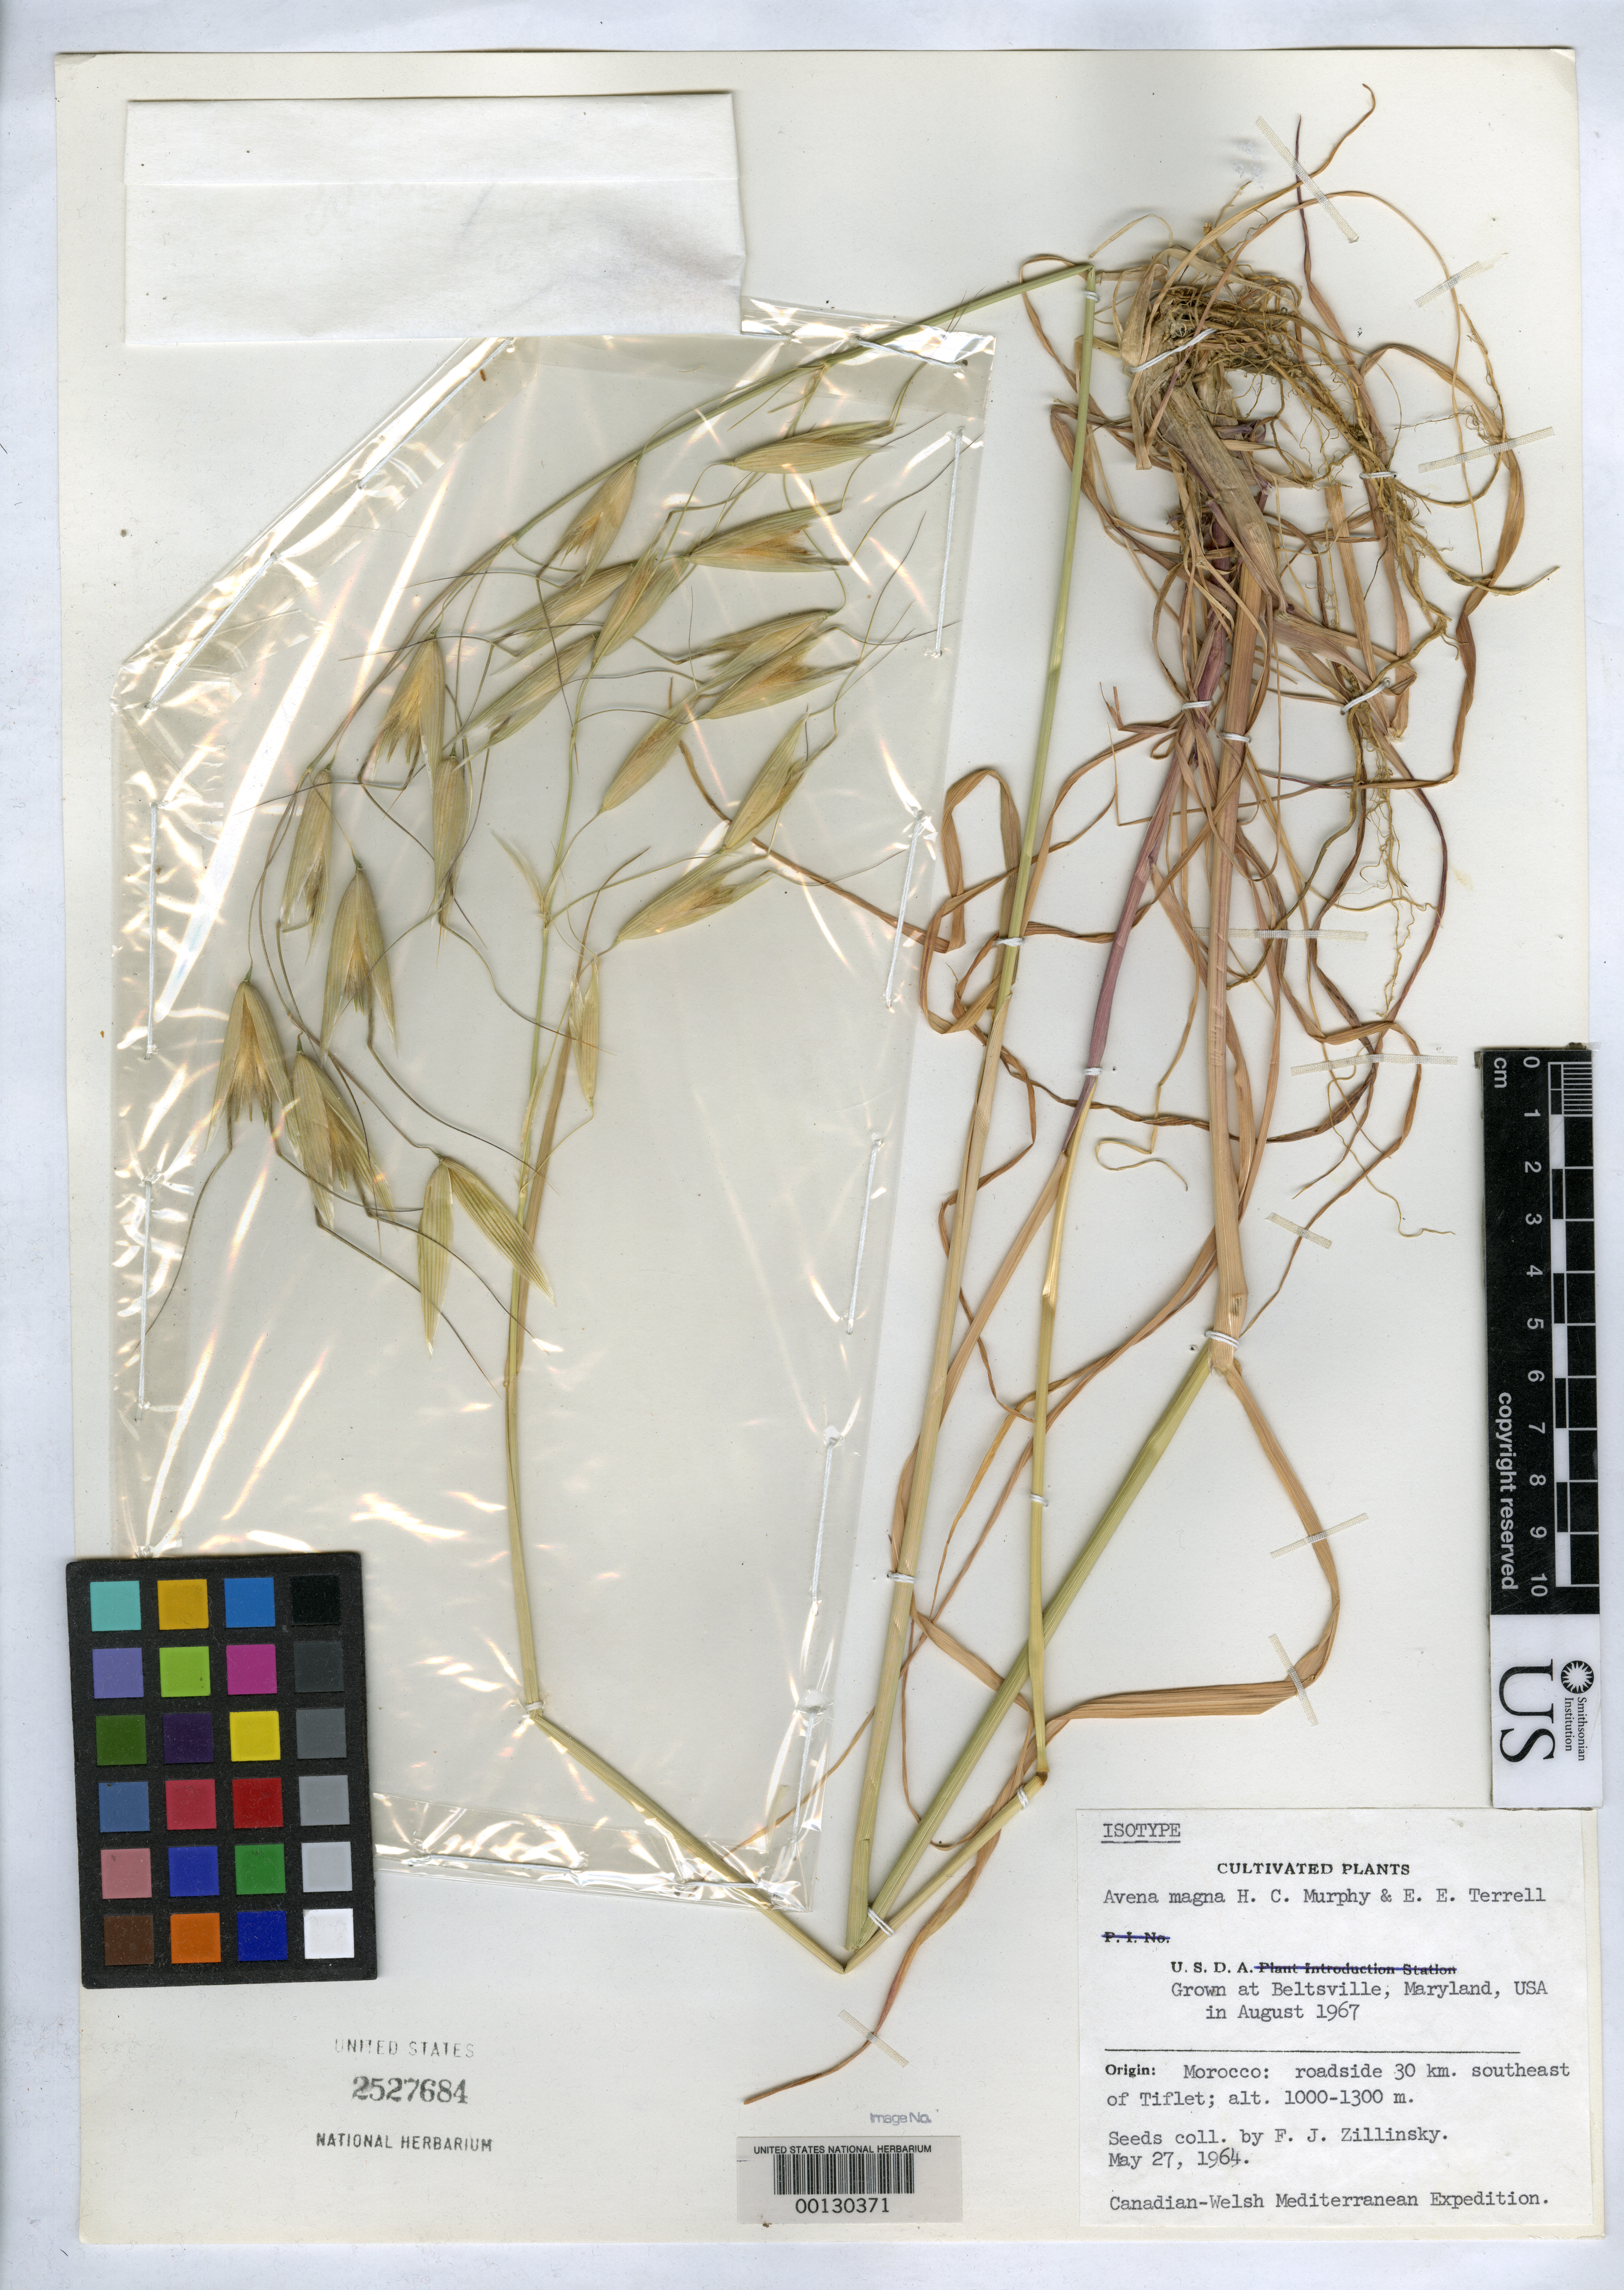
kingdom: Plantae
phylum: Tracheophyta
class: Liliopsida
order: Poales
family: Poaceae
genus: Avena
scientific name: Avena magna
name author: Murphy & Terrell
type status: Isotype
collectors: F. Zillinsky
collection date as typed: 27 May 1964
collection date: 1964-05-27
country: Morocco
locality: Between Tiflet and Oulmes 30 km SE of Tiflet, Rabat Region.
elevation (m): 1000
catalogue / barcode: US 2527684